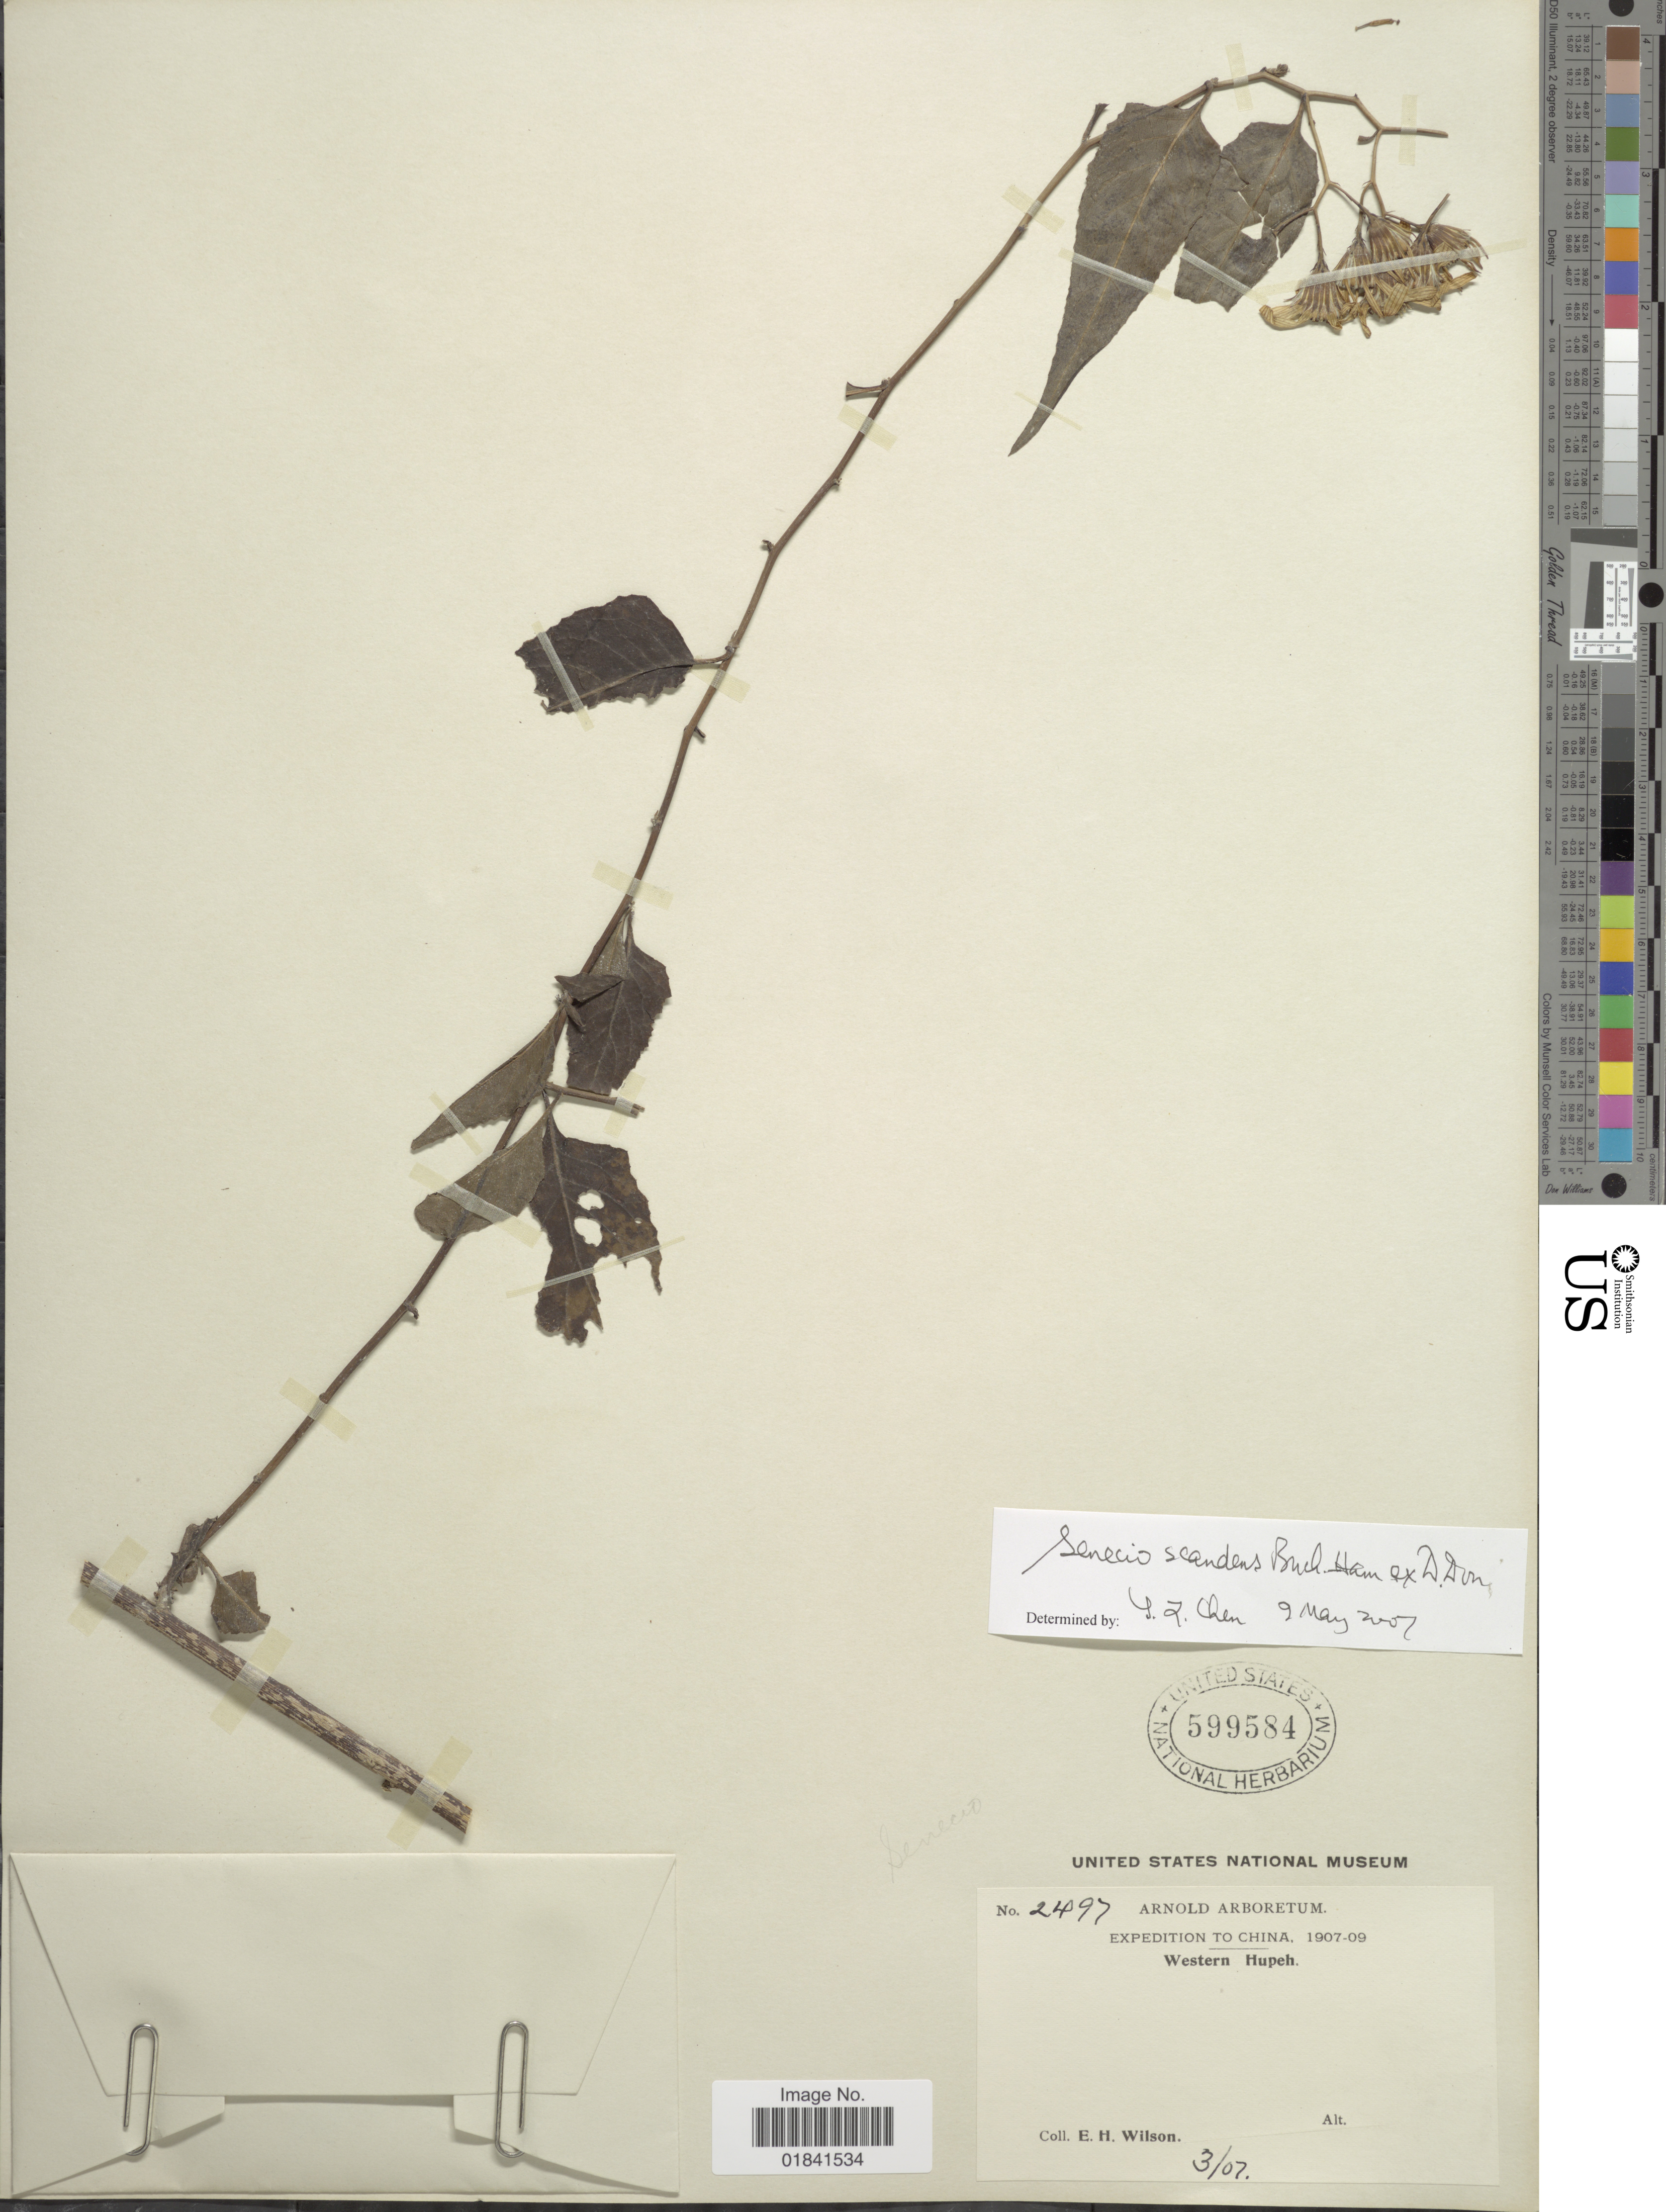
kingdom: Plantae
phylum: Tracheophyta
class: Magnoliopsida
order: Asterales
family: Asteraceae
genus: Senecio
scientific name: Senecio scandens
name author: Buch.-Ham. ex D. Don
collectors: E. Wilson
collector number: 2497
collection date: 1907-07-03/1909-07-03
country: China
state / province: Hubei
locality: Western Hupeh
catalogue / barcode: US 599584